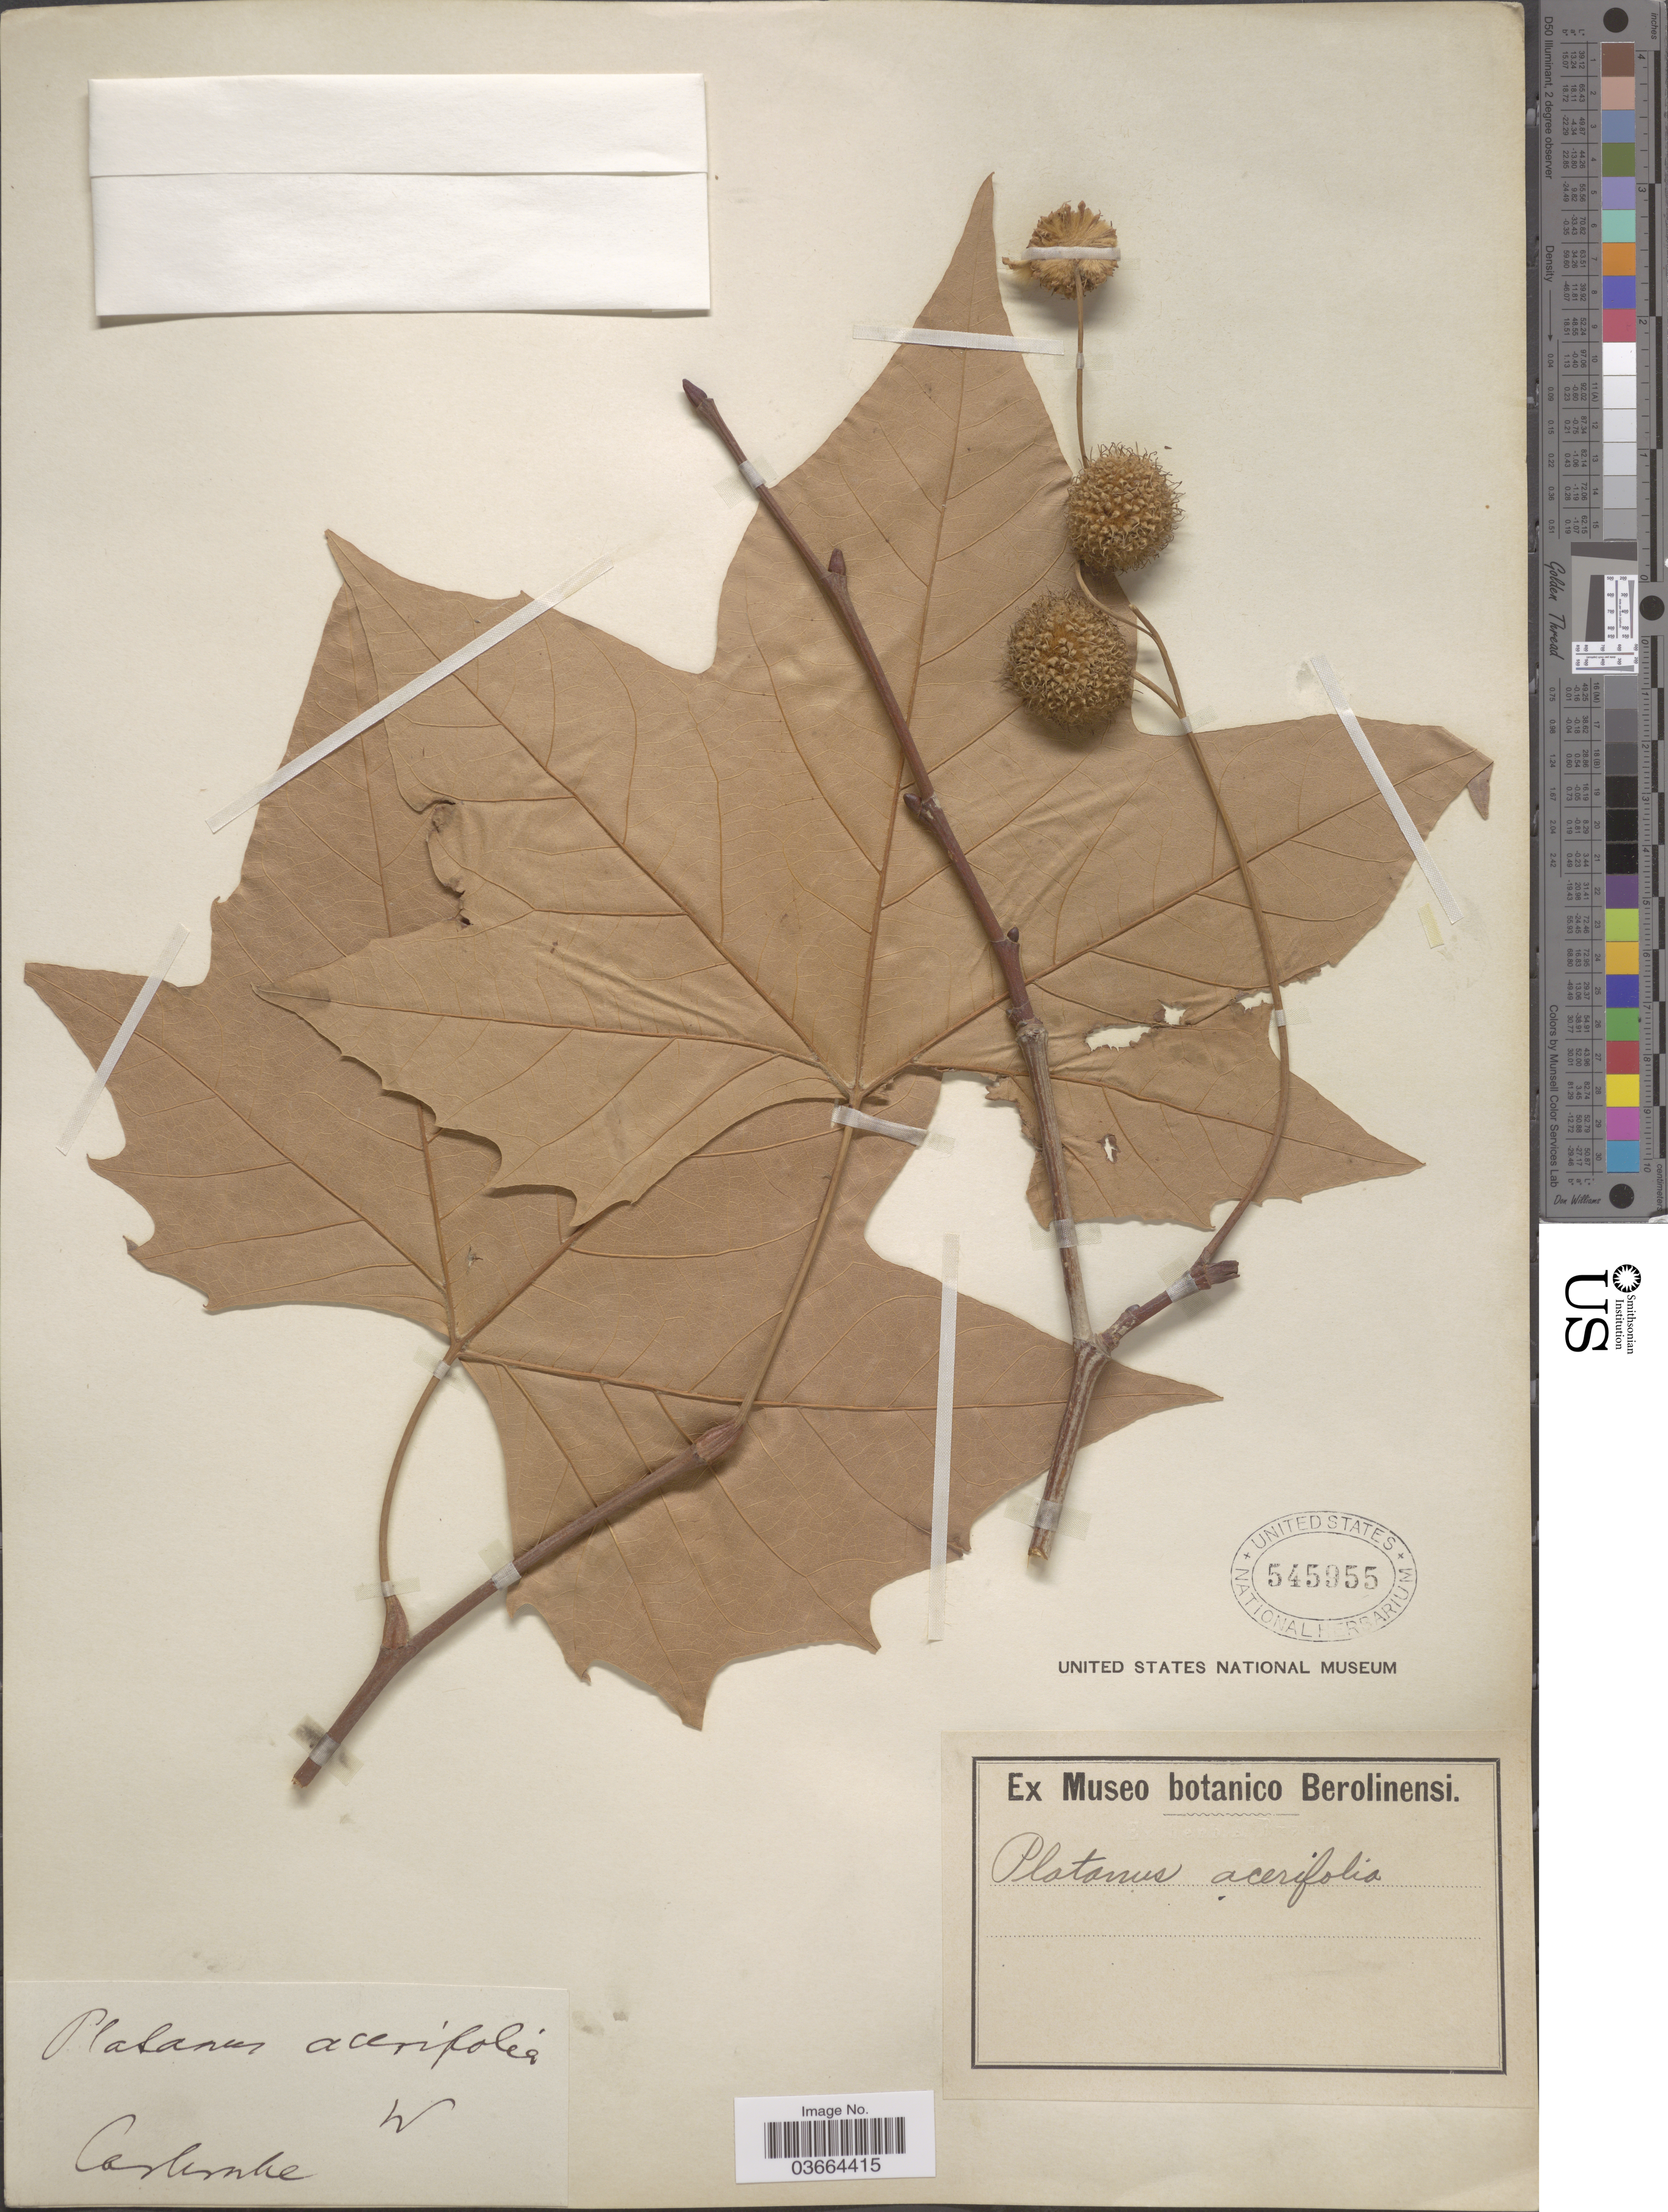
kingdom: Plantae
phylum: Tracheophyta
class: Magnoliopsida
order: Proteales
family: Platanaceae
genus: Platanus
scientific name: Platanus x acerifolia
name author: (Aiton) Willd.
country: Germany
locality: Carlsruhe.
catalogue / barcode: US 545955